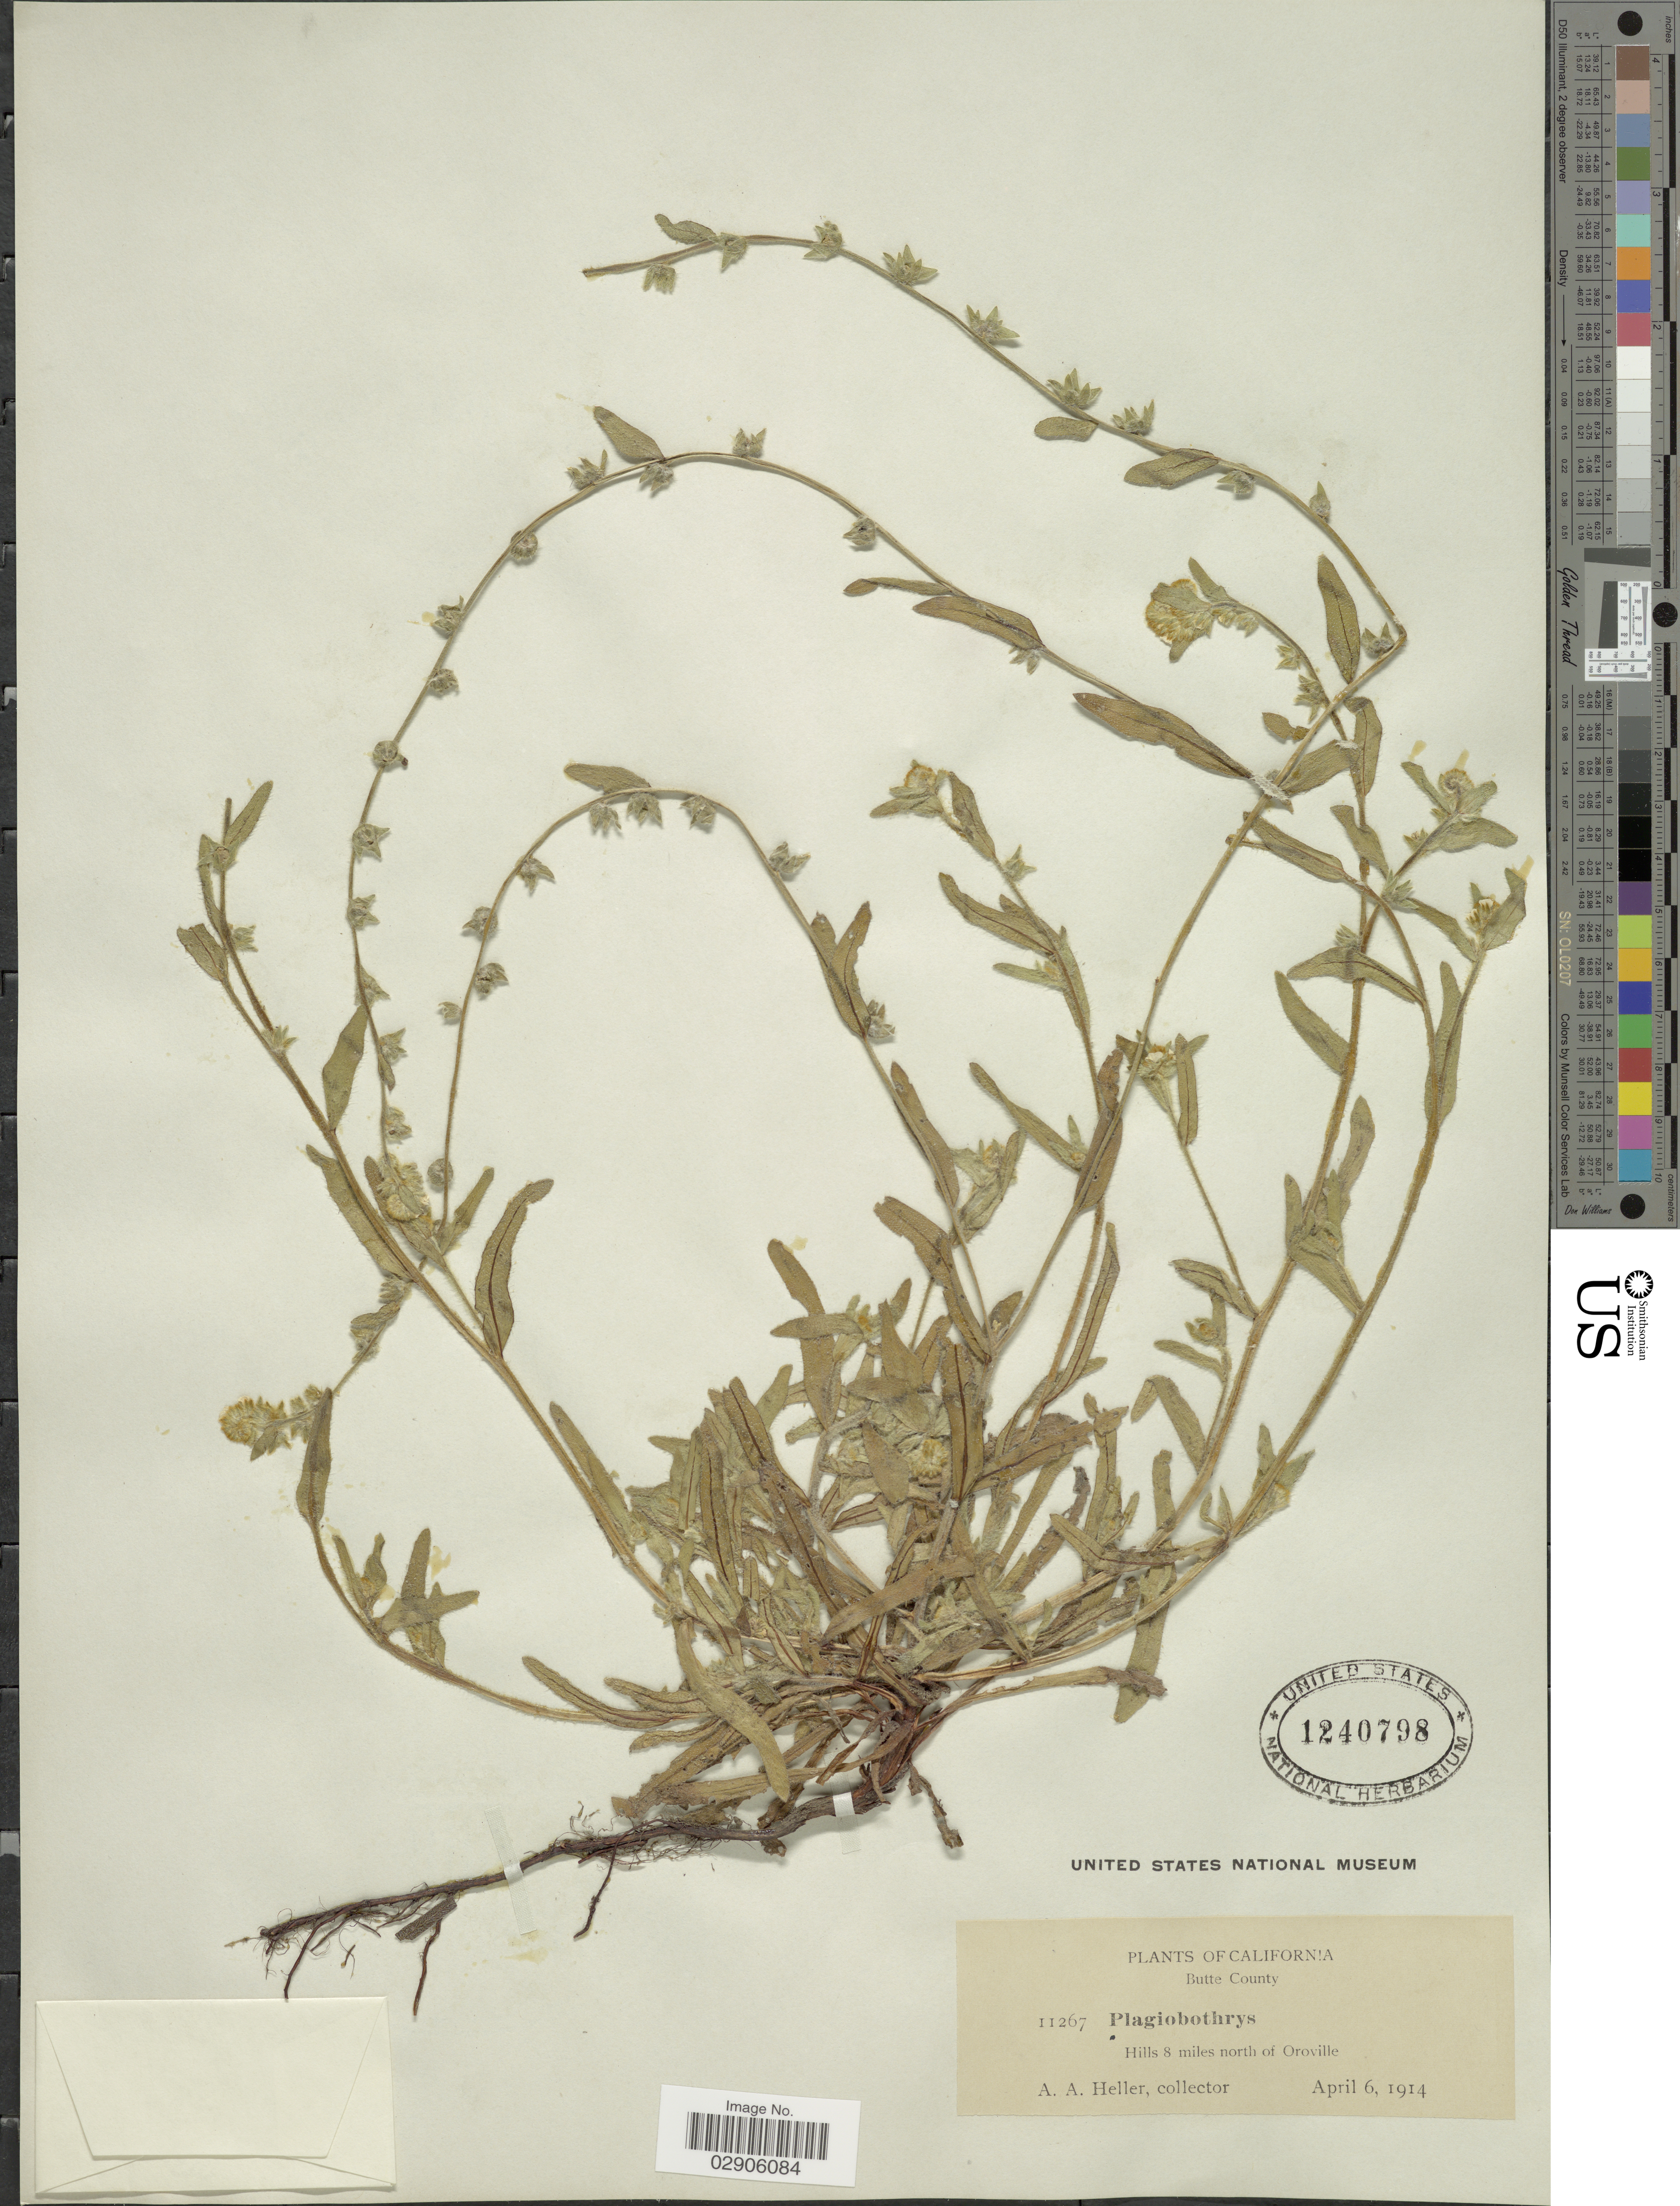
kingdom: Plantae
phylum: Tracheophyta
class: Magnoliopsida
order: Boraginales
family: Boraginaceae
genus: Plagiobothrys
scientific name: Plagiobothrys sp.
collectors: A. A. Heller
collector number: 11267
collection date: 1914-04-06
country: United States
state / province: California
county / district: Butte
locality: Butte County, Hills 8 miles north of Oroville.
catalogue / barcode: US 1240798